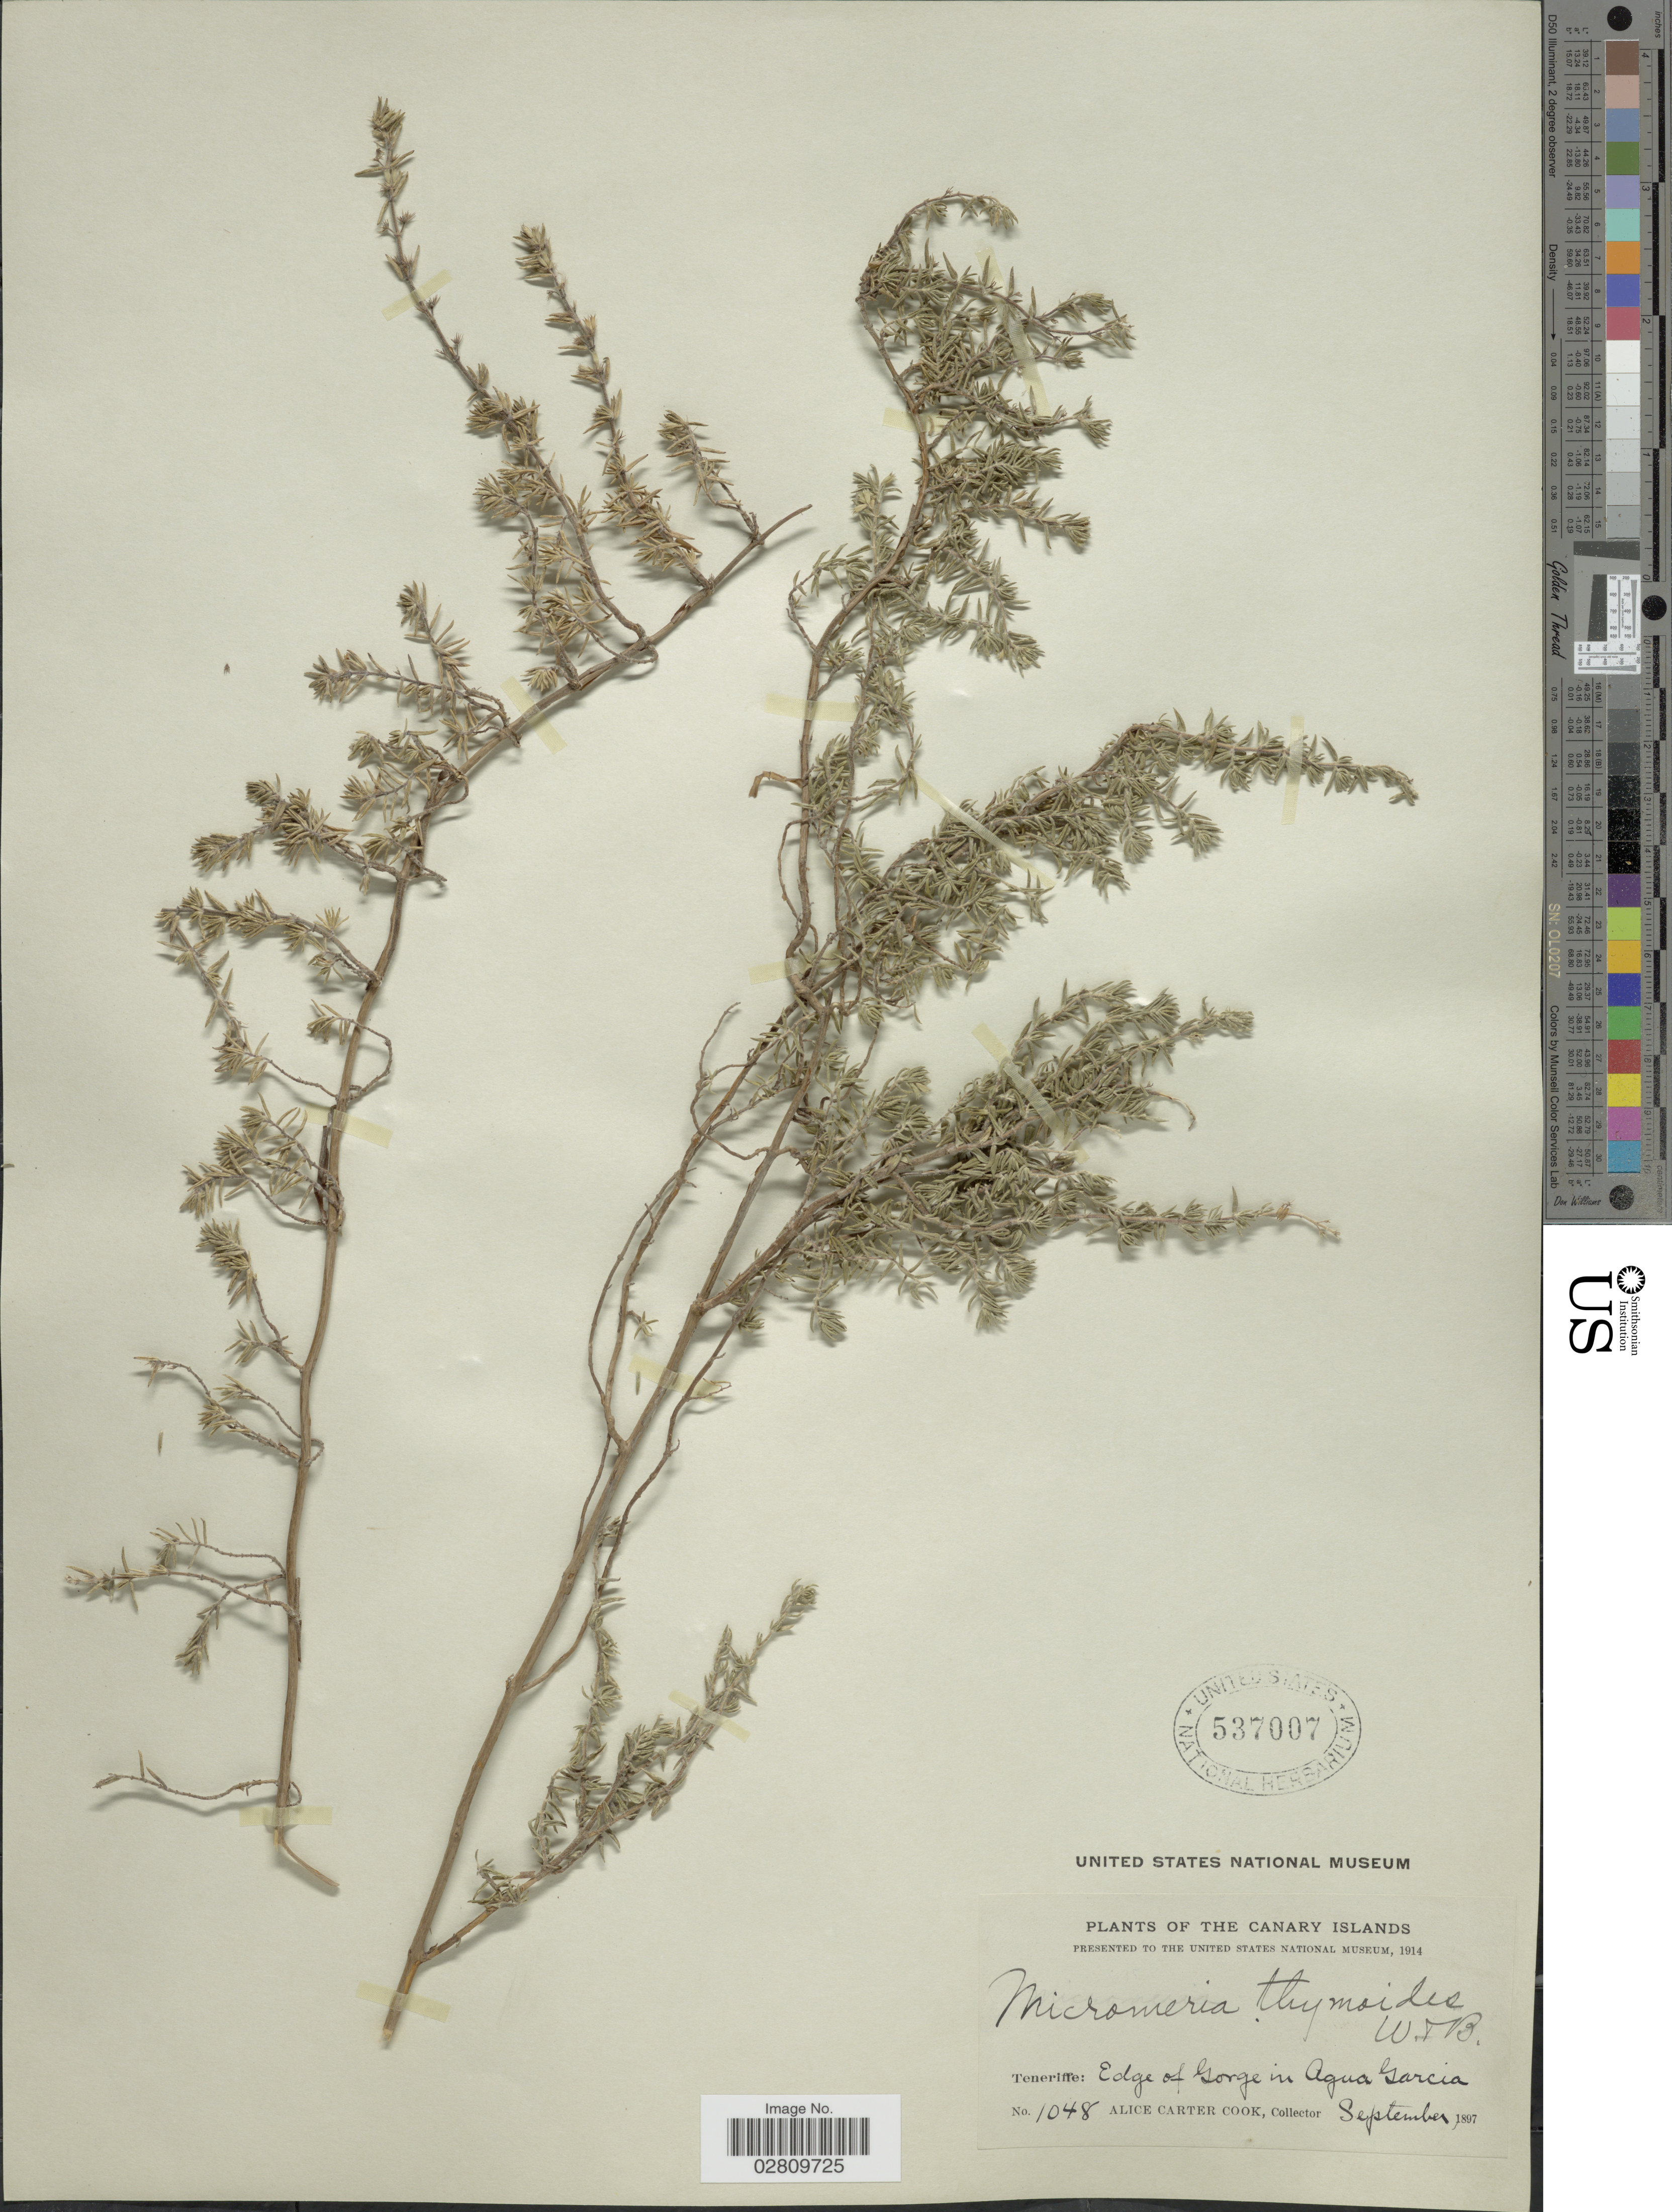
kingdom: Plantae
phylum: Tracheophyta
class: Magnoliopsida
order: Lamiales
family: Lamiaceae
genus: Micromeria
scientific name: Micromeria thymoides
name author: (Sol. ex Lowe) D.A. Webb & Berthel.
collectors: Alice C. Cook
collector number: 1048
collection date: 1897-09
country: Spain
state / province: Canarias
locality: Canary Islands. Teneriffe: Edge of Gorge in Agua Garcia.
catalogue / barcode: US 537007